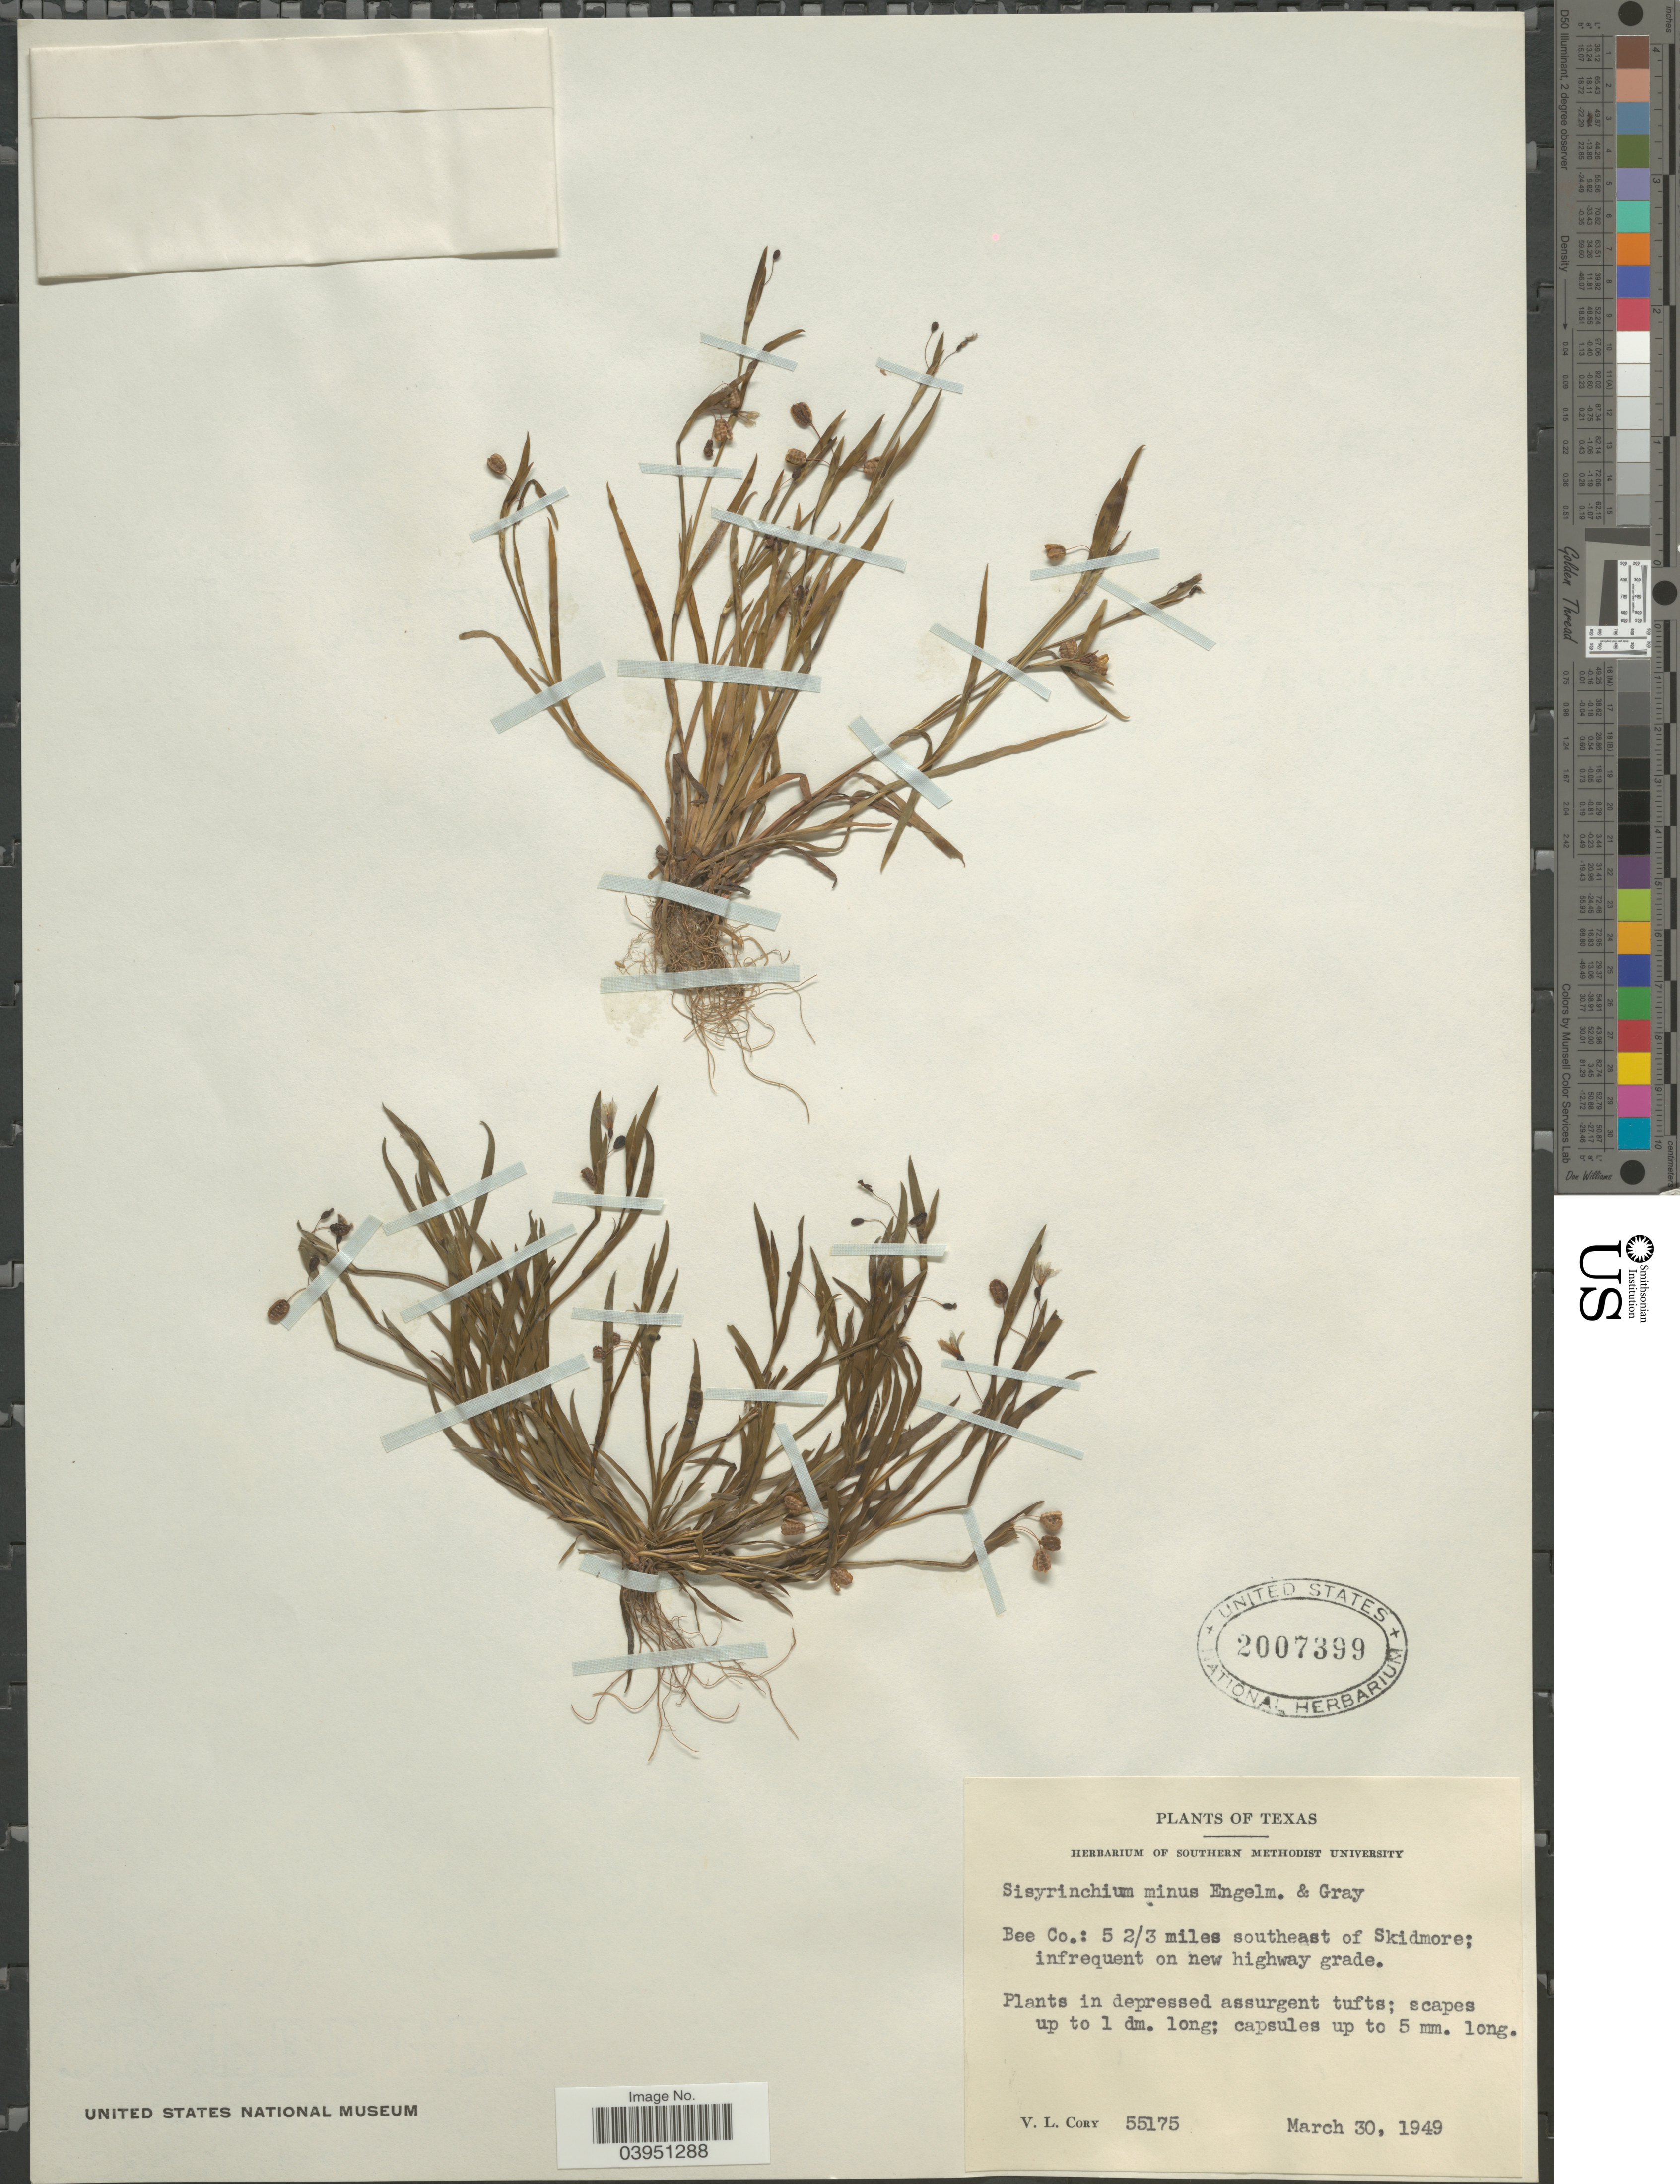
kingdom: Plantae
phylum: Tracheophyta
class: Liliopsida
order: Asparagales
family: Iridaceae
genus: Sisyrinchium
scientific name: Sisyrinchium minus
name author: Engelm. & A. Gray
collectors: V. Cory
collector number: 55175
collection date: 1949-03-30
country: United States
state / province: Texas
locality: Bee Co.: 5 2/3 miles southeast of Skidmore; infrequent on new highway grade.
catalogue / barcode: US 2007399